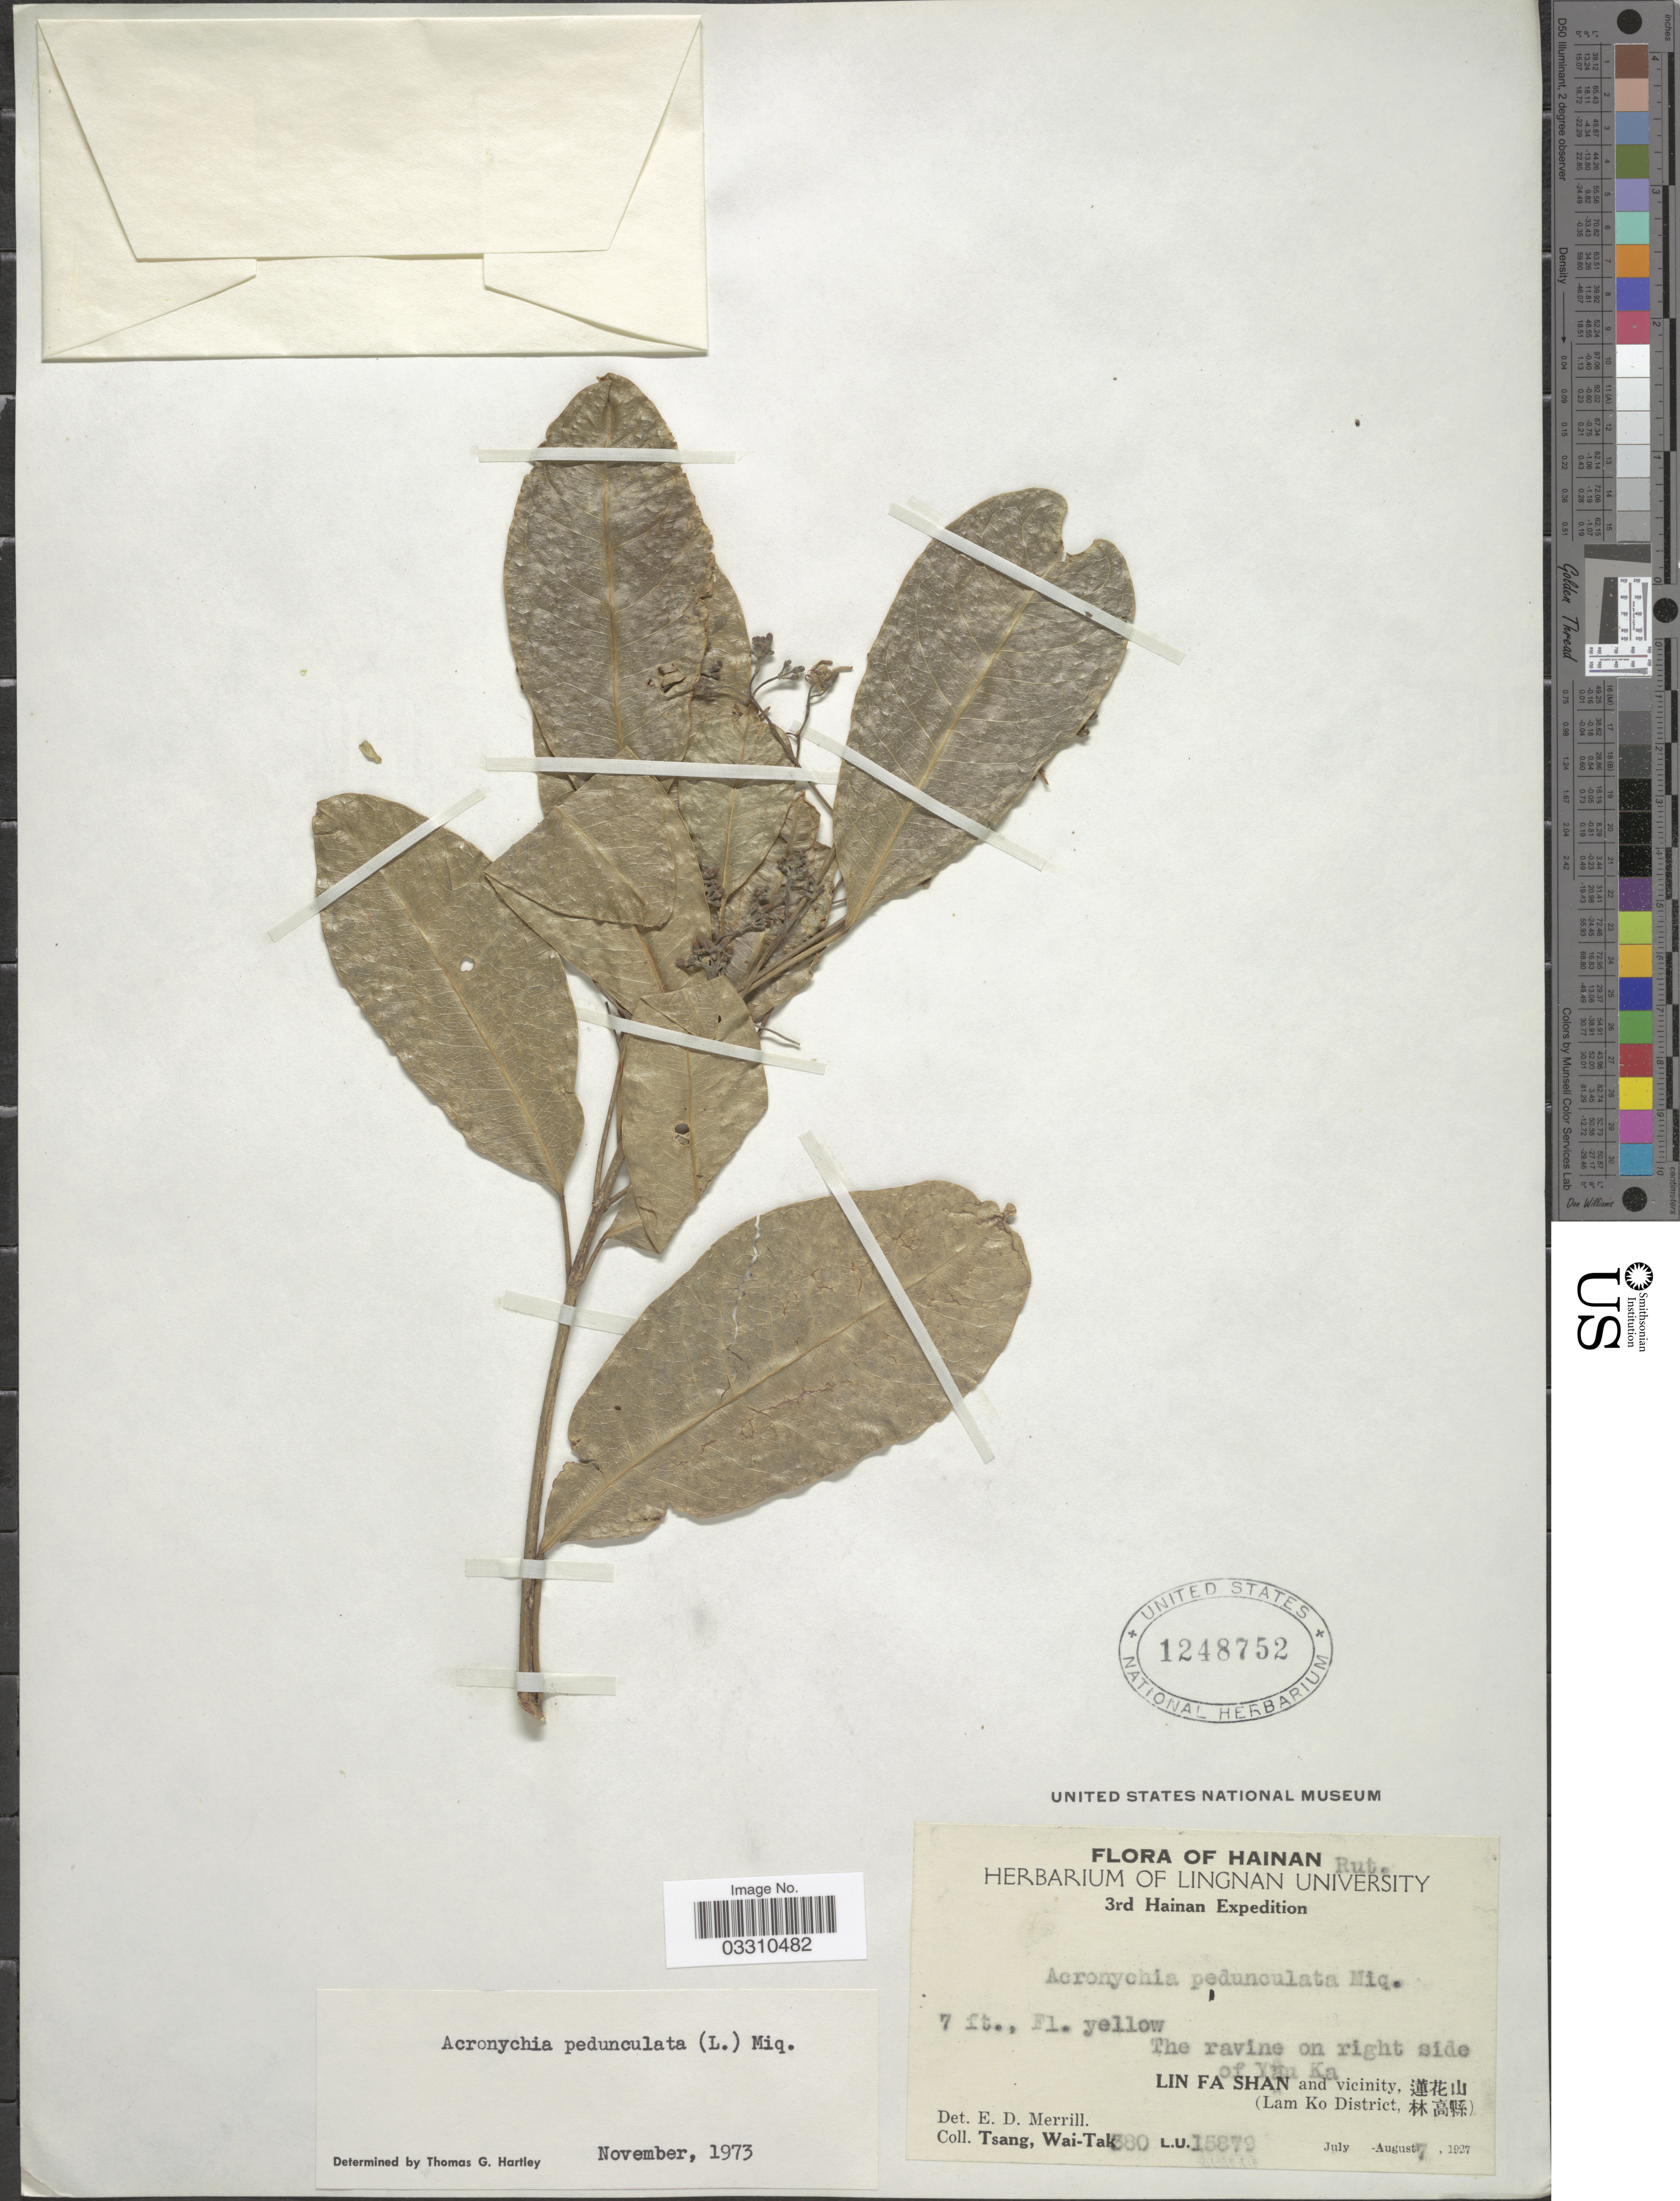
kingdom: Plantae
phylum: Tracheophyta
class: Magnoliopsida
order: Sapindales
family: Rutaceae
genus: Acronychia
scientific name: Acronychia pedunculata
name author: (L.) Miq.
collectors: W. T. Tsang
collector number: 380L.U.15879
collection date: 1927-08-07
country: China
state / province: Hainan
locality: The ravine on right side of Yan Ka, Lin Fa Shan and vicinity, X, (Lam Ko District, X).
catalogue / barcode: US 1248752